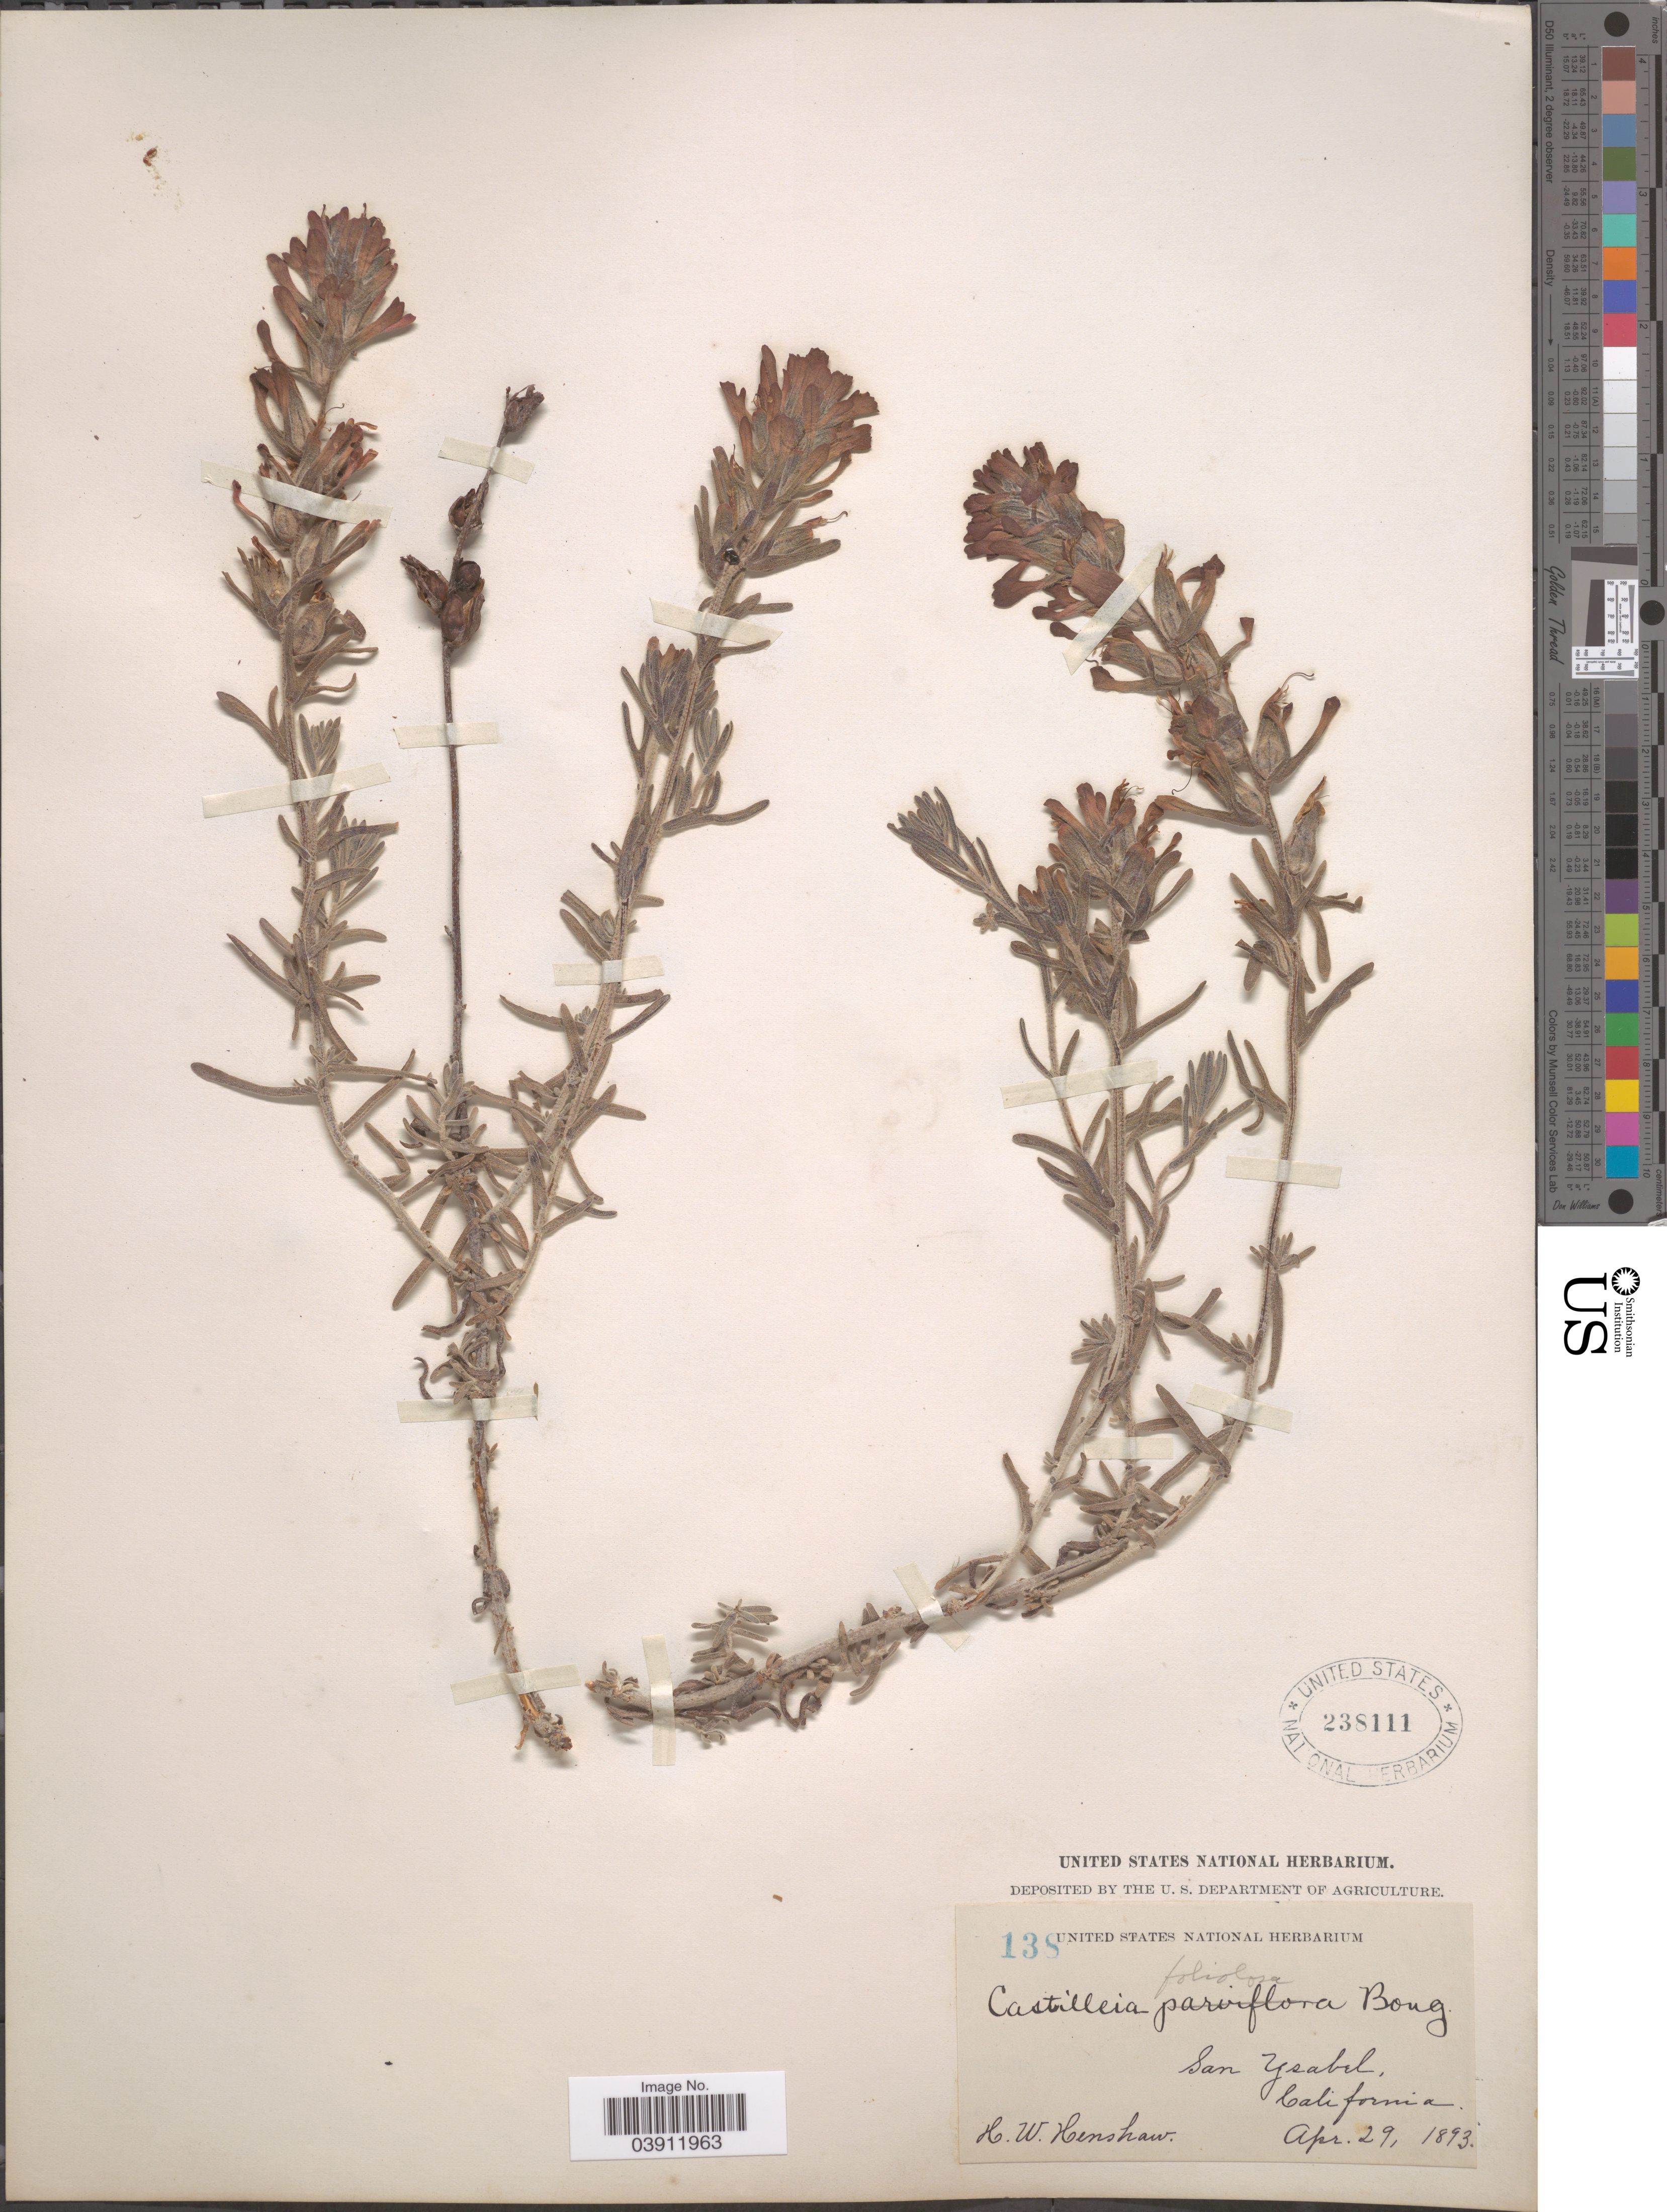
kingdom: Plantae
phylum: Tracheophyta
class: Magnoliopsida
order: Lamiales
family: Orobanchaceae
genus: Castilleja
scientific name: Castilleja foliolosa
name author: Hook. f.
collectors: H. Henshaw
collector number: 138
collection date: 1893-04-29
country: United States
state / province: California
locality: San Ysabel.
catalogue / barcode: US 238111